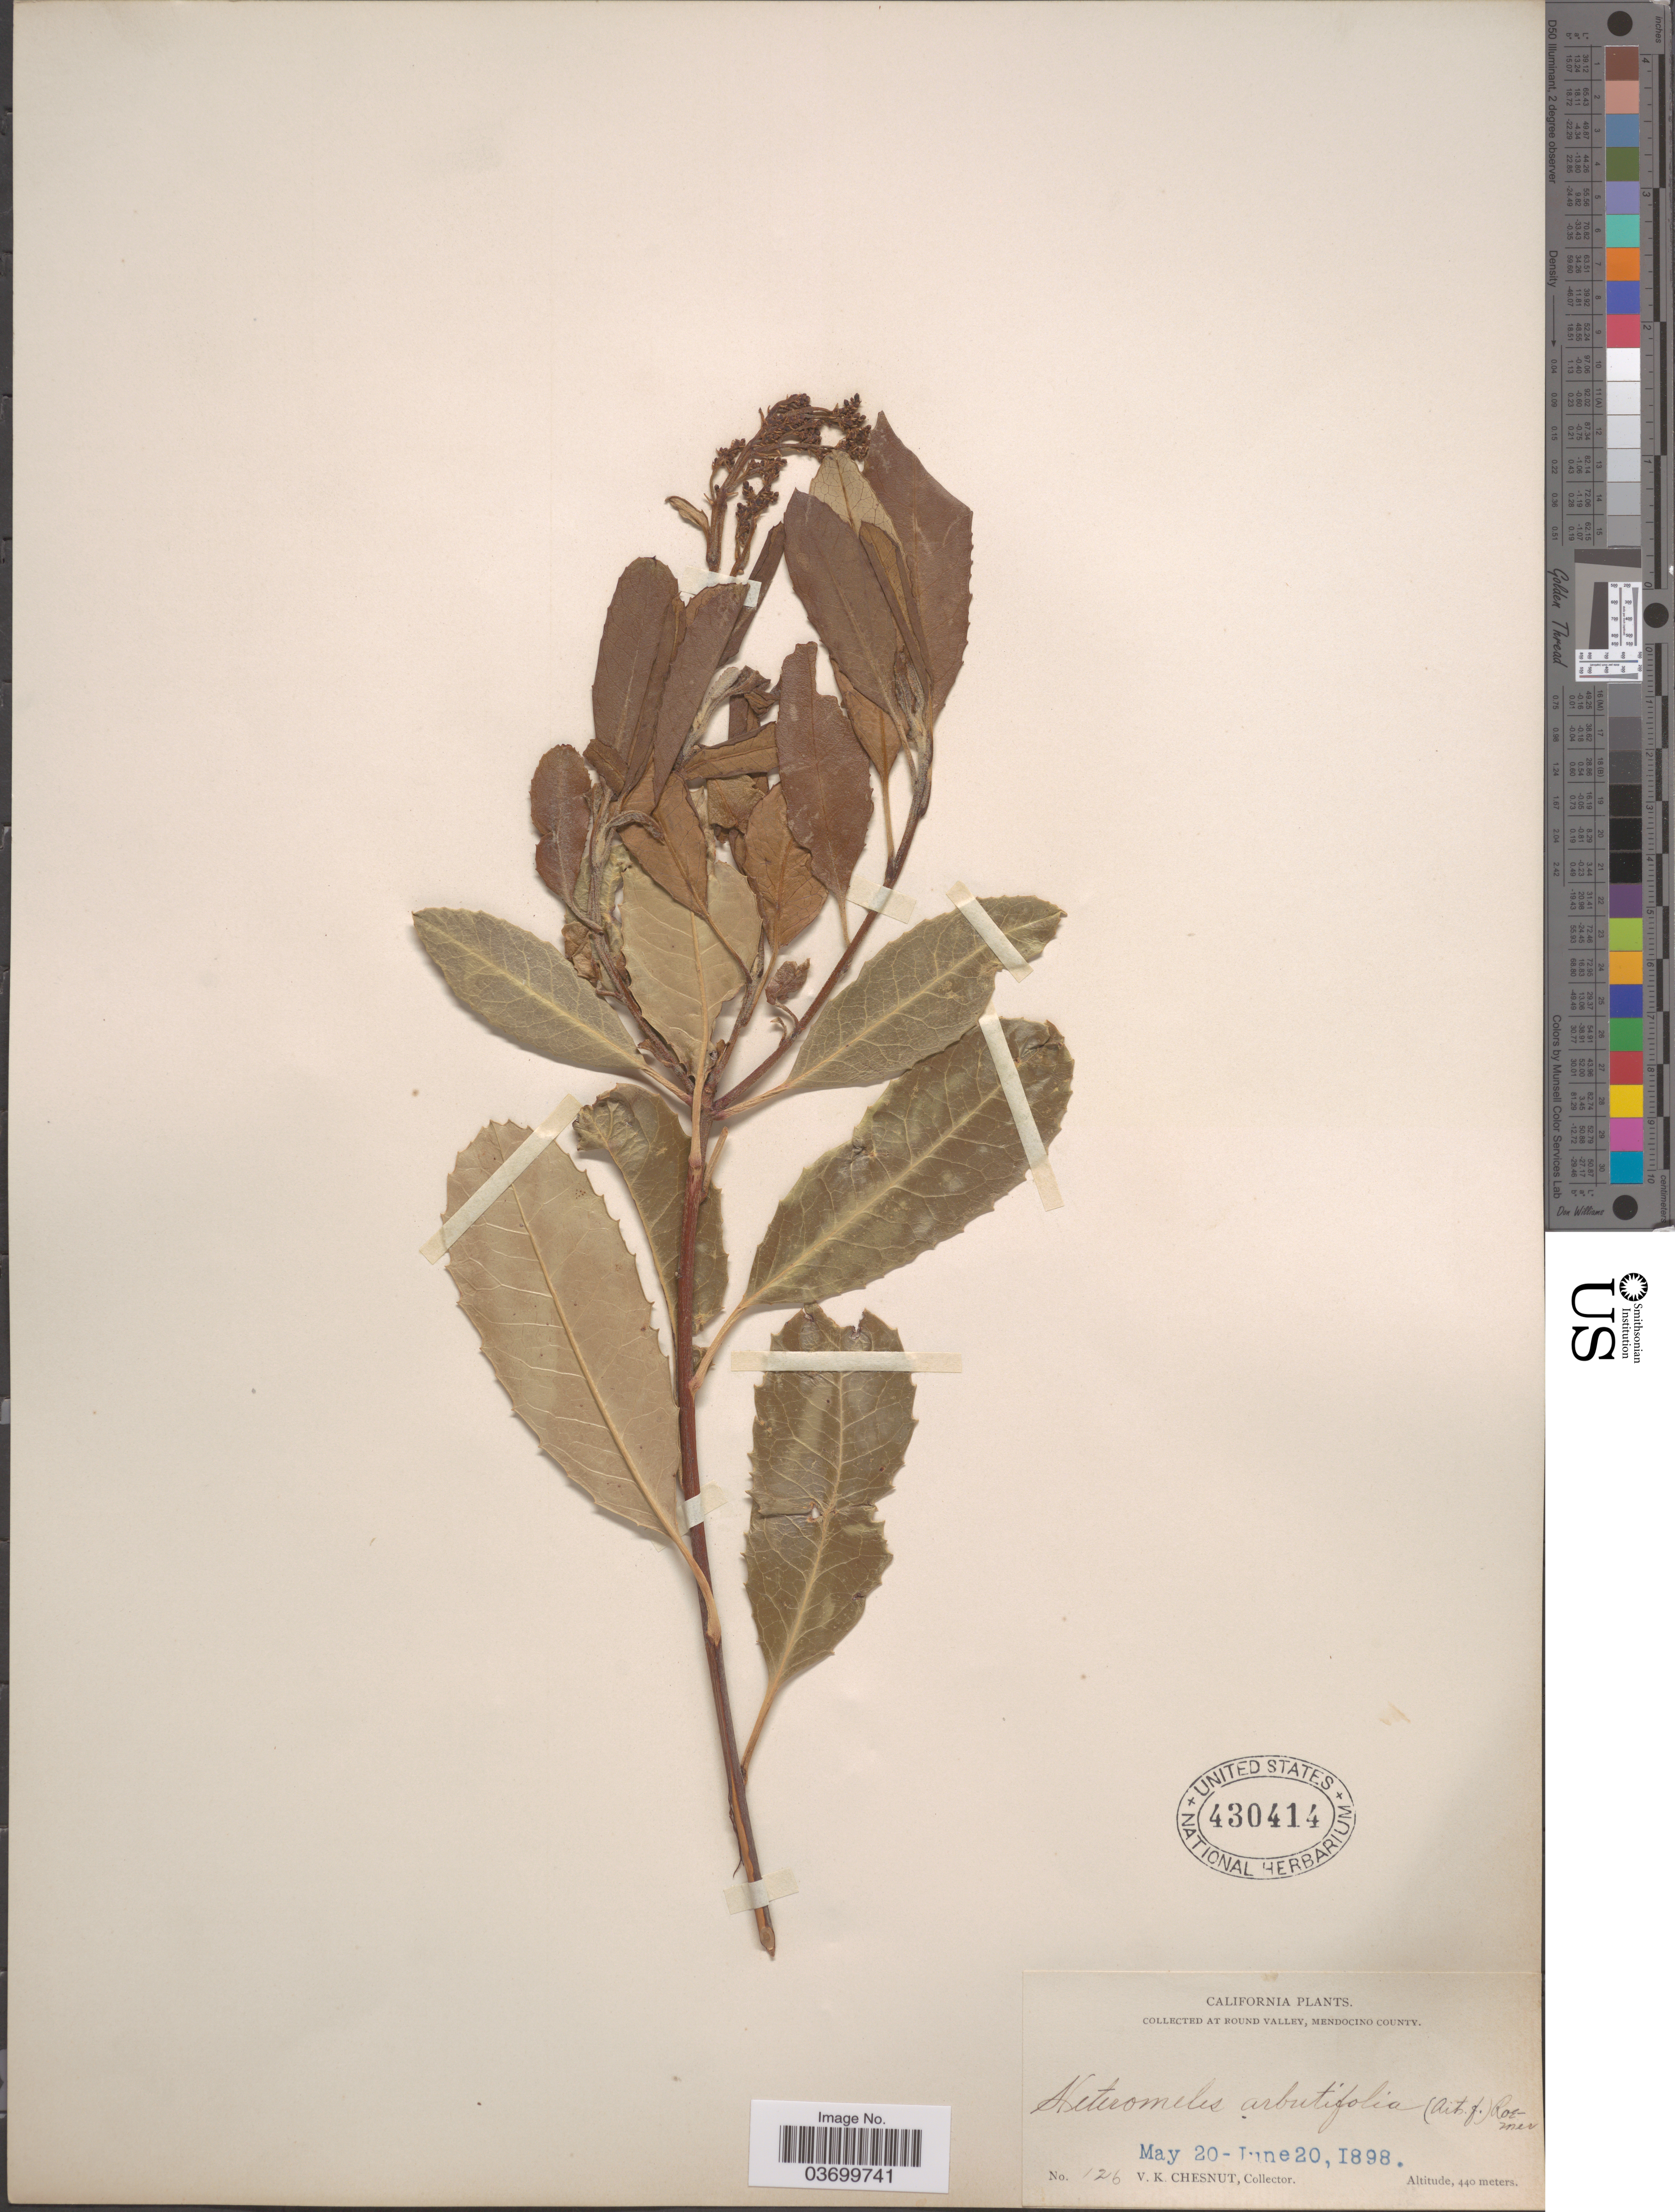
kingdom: Plantae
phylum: Tracheophyta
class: Magnoliopsida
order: Rosales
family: Rosaceae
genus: Heteromeles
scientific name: Heteromeles arbutifolia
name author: (Lindl.) Roemer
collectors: V. K. Chestnut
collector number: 126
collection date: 1898-05-20/1898-06-20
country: United States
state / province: California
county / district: Mendocino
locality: Round Valley, Mendocino County.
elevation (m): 440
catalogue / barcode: US 430414